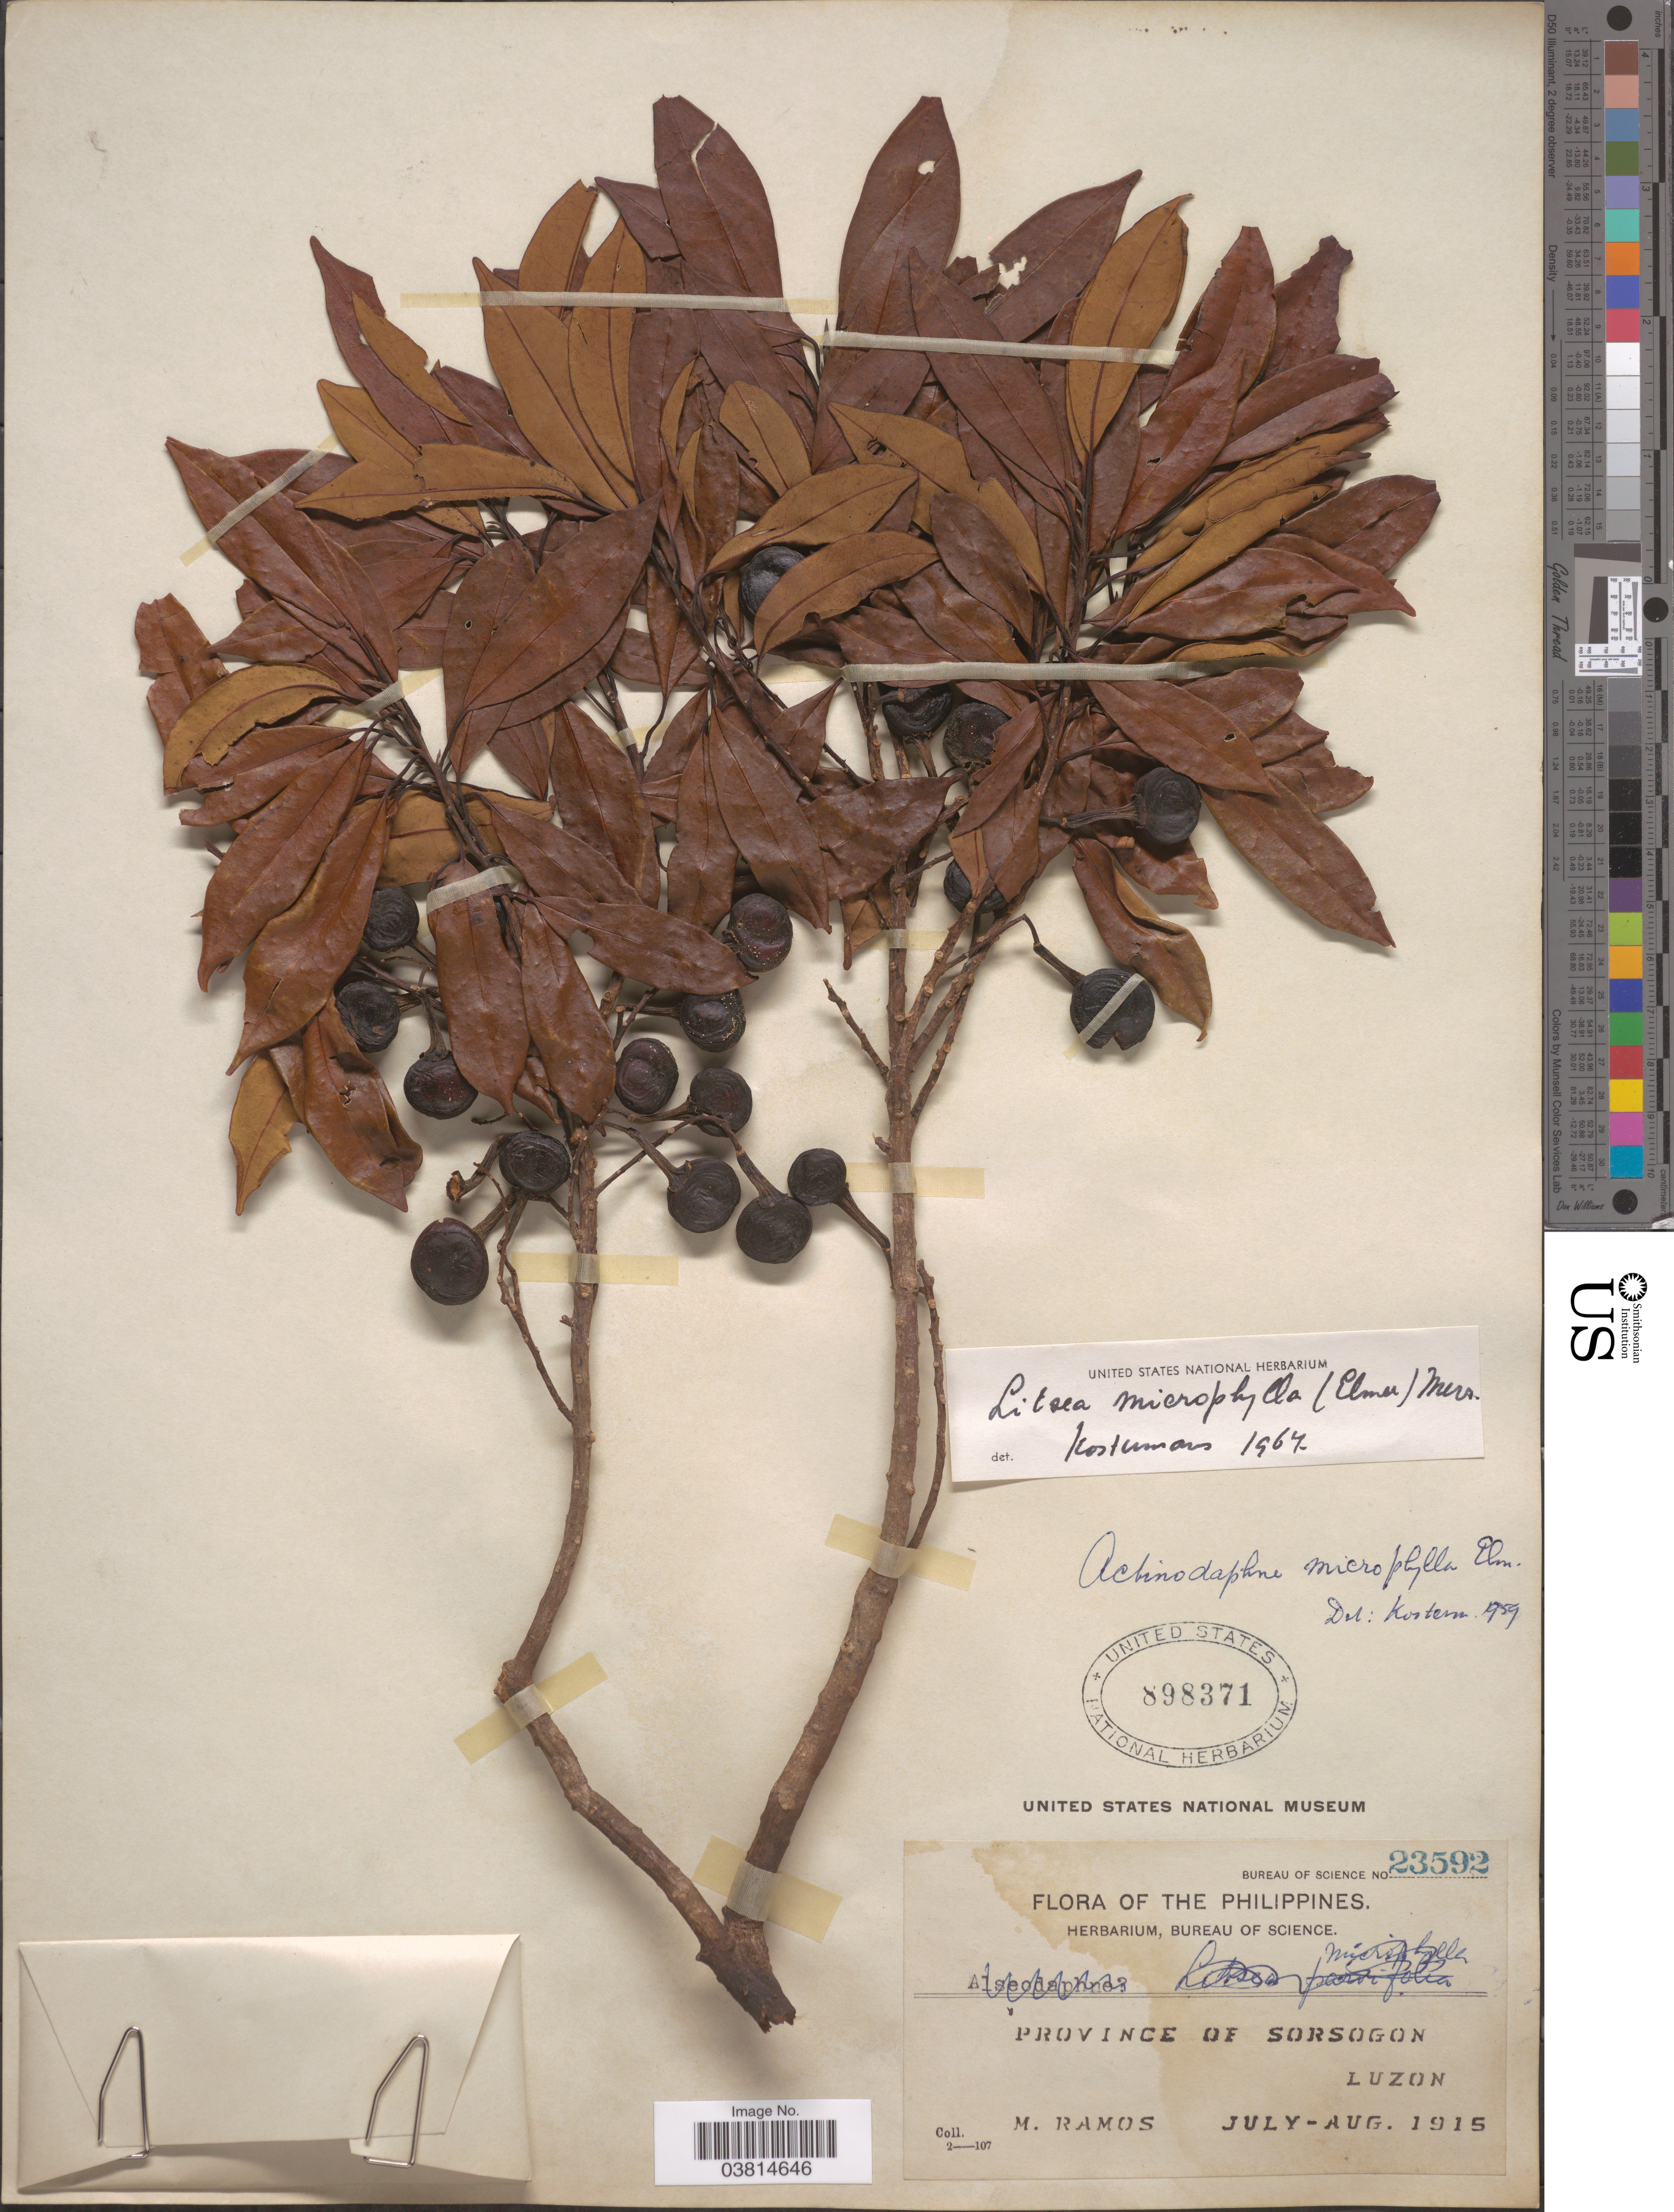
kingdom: Plantae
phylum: Tracheophyta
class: Magnoliopsida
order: Laurales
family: Lauraceae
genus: Litsea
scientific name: Litsea microphylla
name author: Merr.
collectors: M. Ramos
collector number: Bureau of Science 23592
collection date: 1915-07/1915-08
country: Philippines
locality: Province of Sorsogon. Luzon.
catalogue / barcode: US 898371